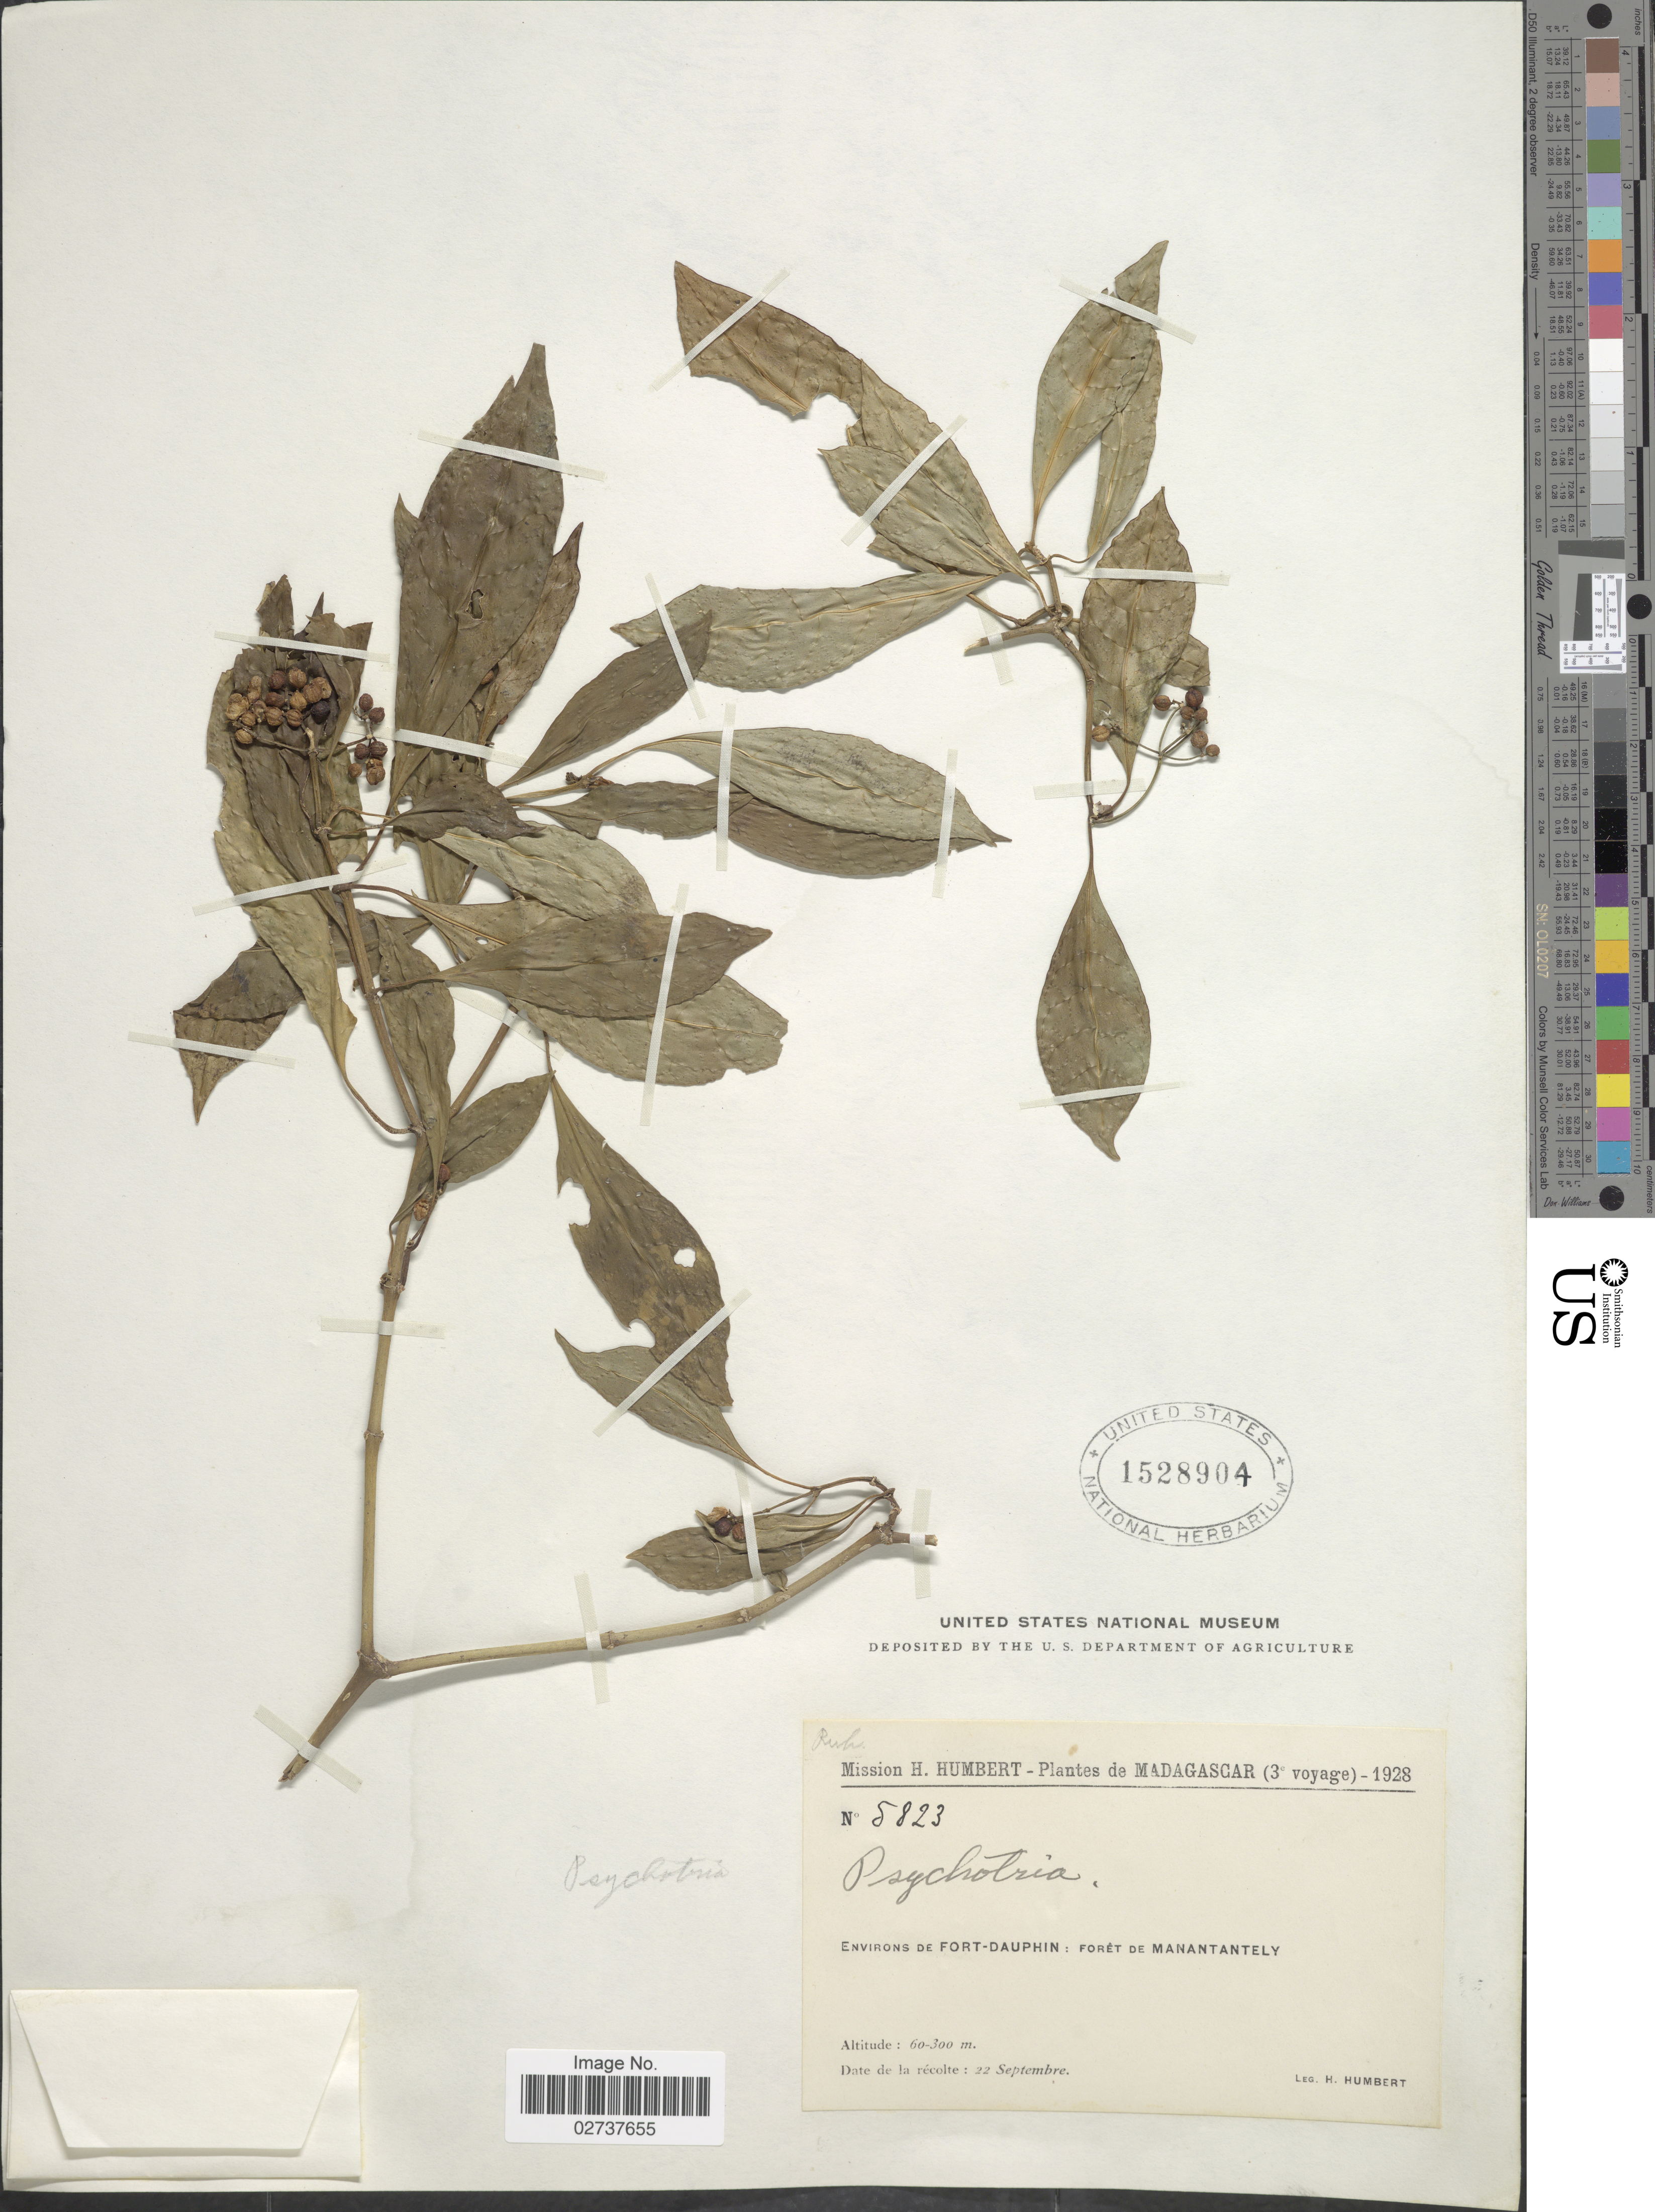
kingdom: Plantae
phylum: Tracheophyta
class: Magnoliopsida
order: Gentianales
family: Rubiaceae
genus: Psychotria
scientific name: Psychotria sp.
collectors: H. Humbert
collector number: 5823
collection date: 1928-09-22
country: Madagascar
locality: Environ de Fort-Dauphin: Foret de Manantantely.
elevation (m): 60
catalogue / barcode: US 1528904